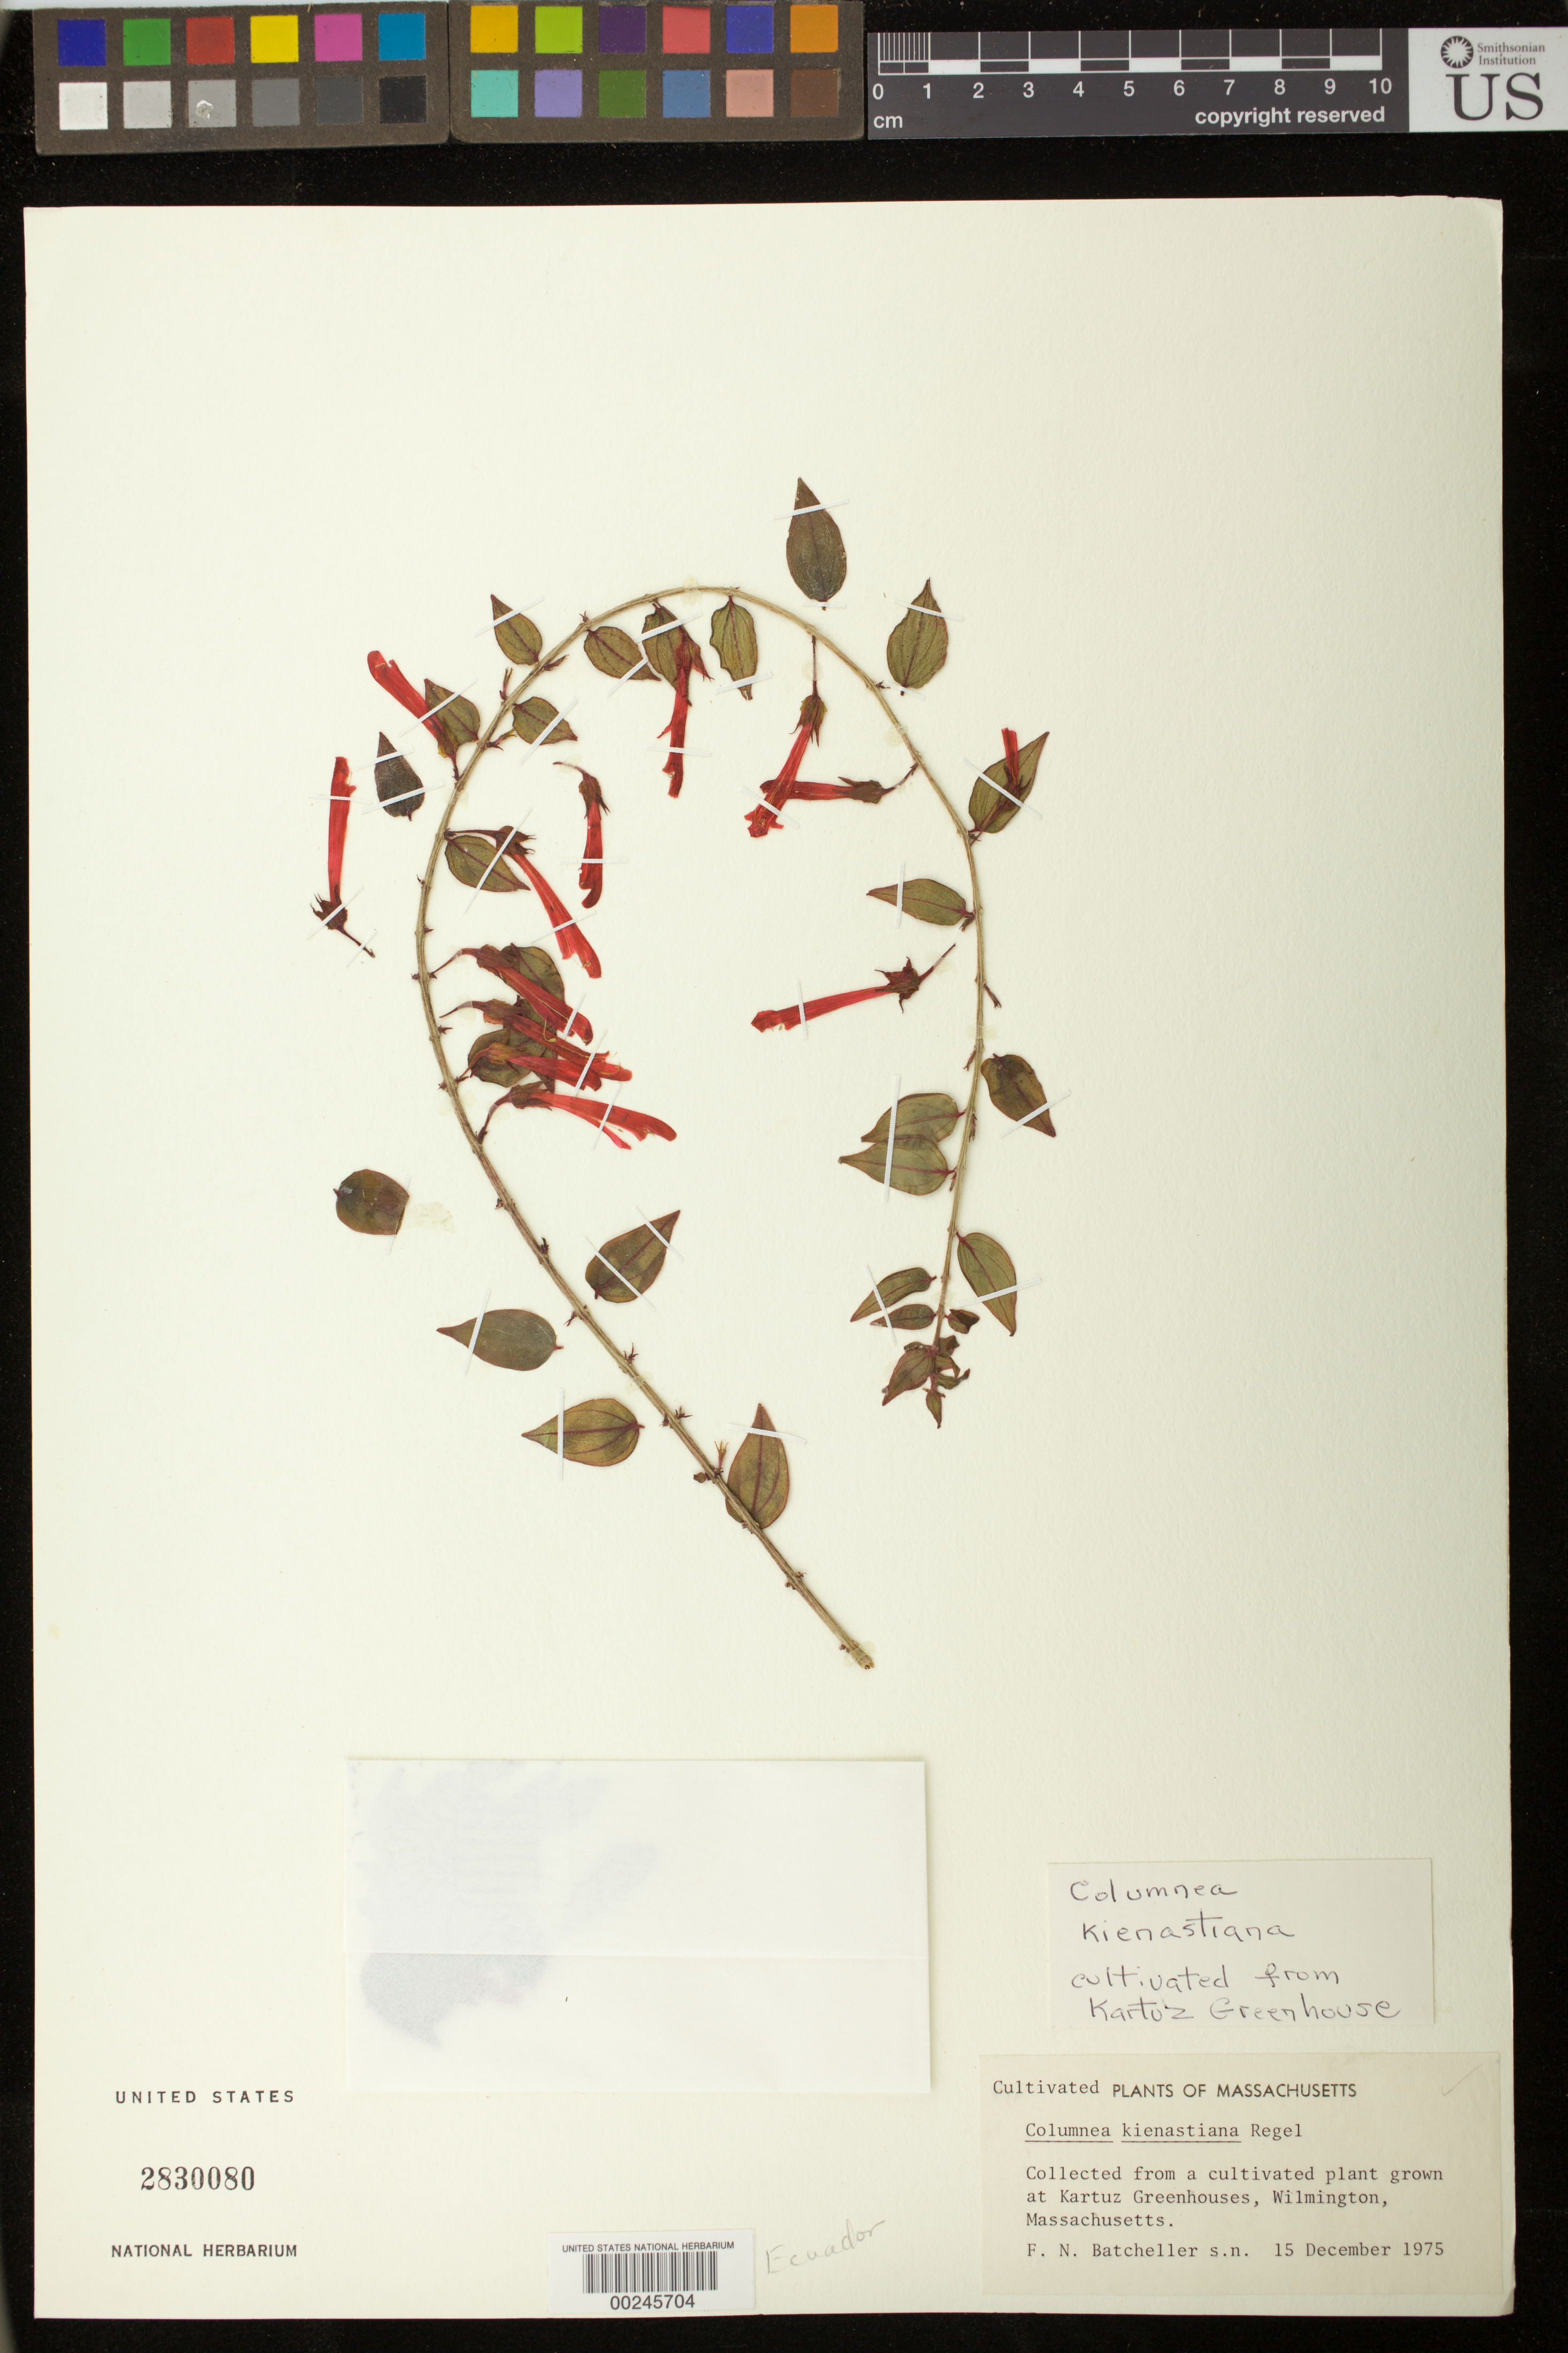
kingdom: Plantae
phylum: Tracheophyta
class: Magnoliopsida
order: Lamiales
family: Gesneriaceae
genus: Columnea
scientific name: Columnea kienastiana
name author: Regel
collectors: F. Batcheller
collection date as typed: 15 Dec 1975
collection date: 1975-12-15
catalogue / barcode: US 2830080